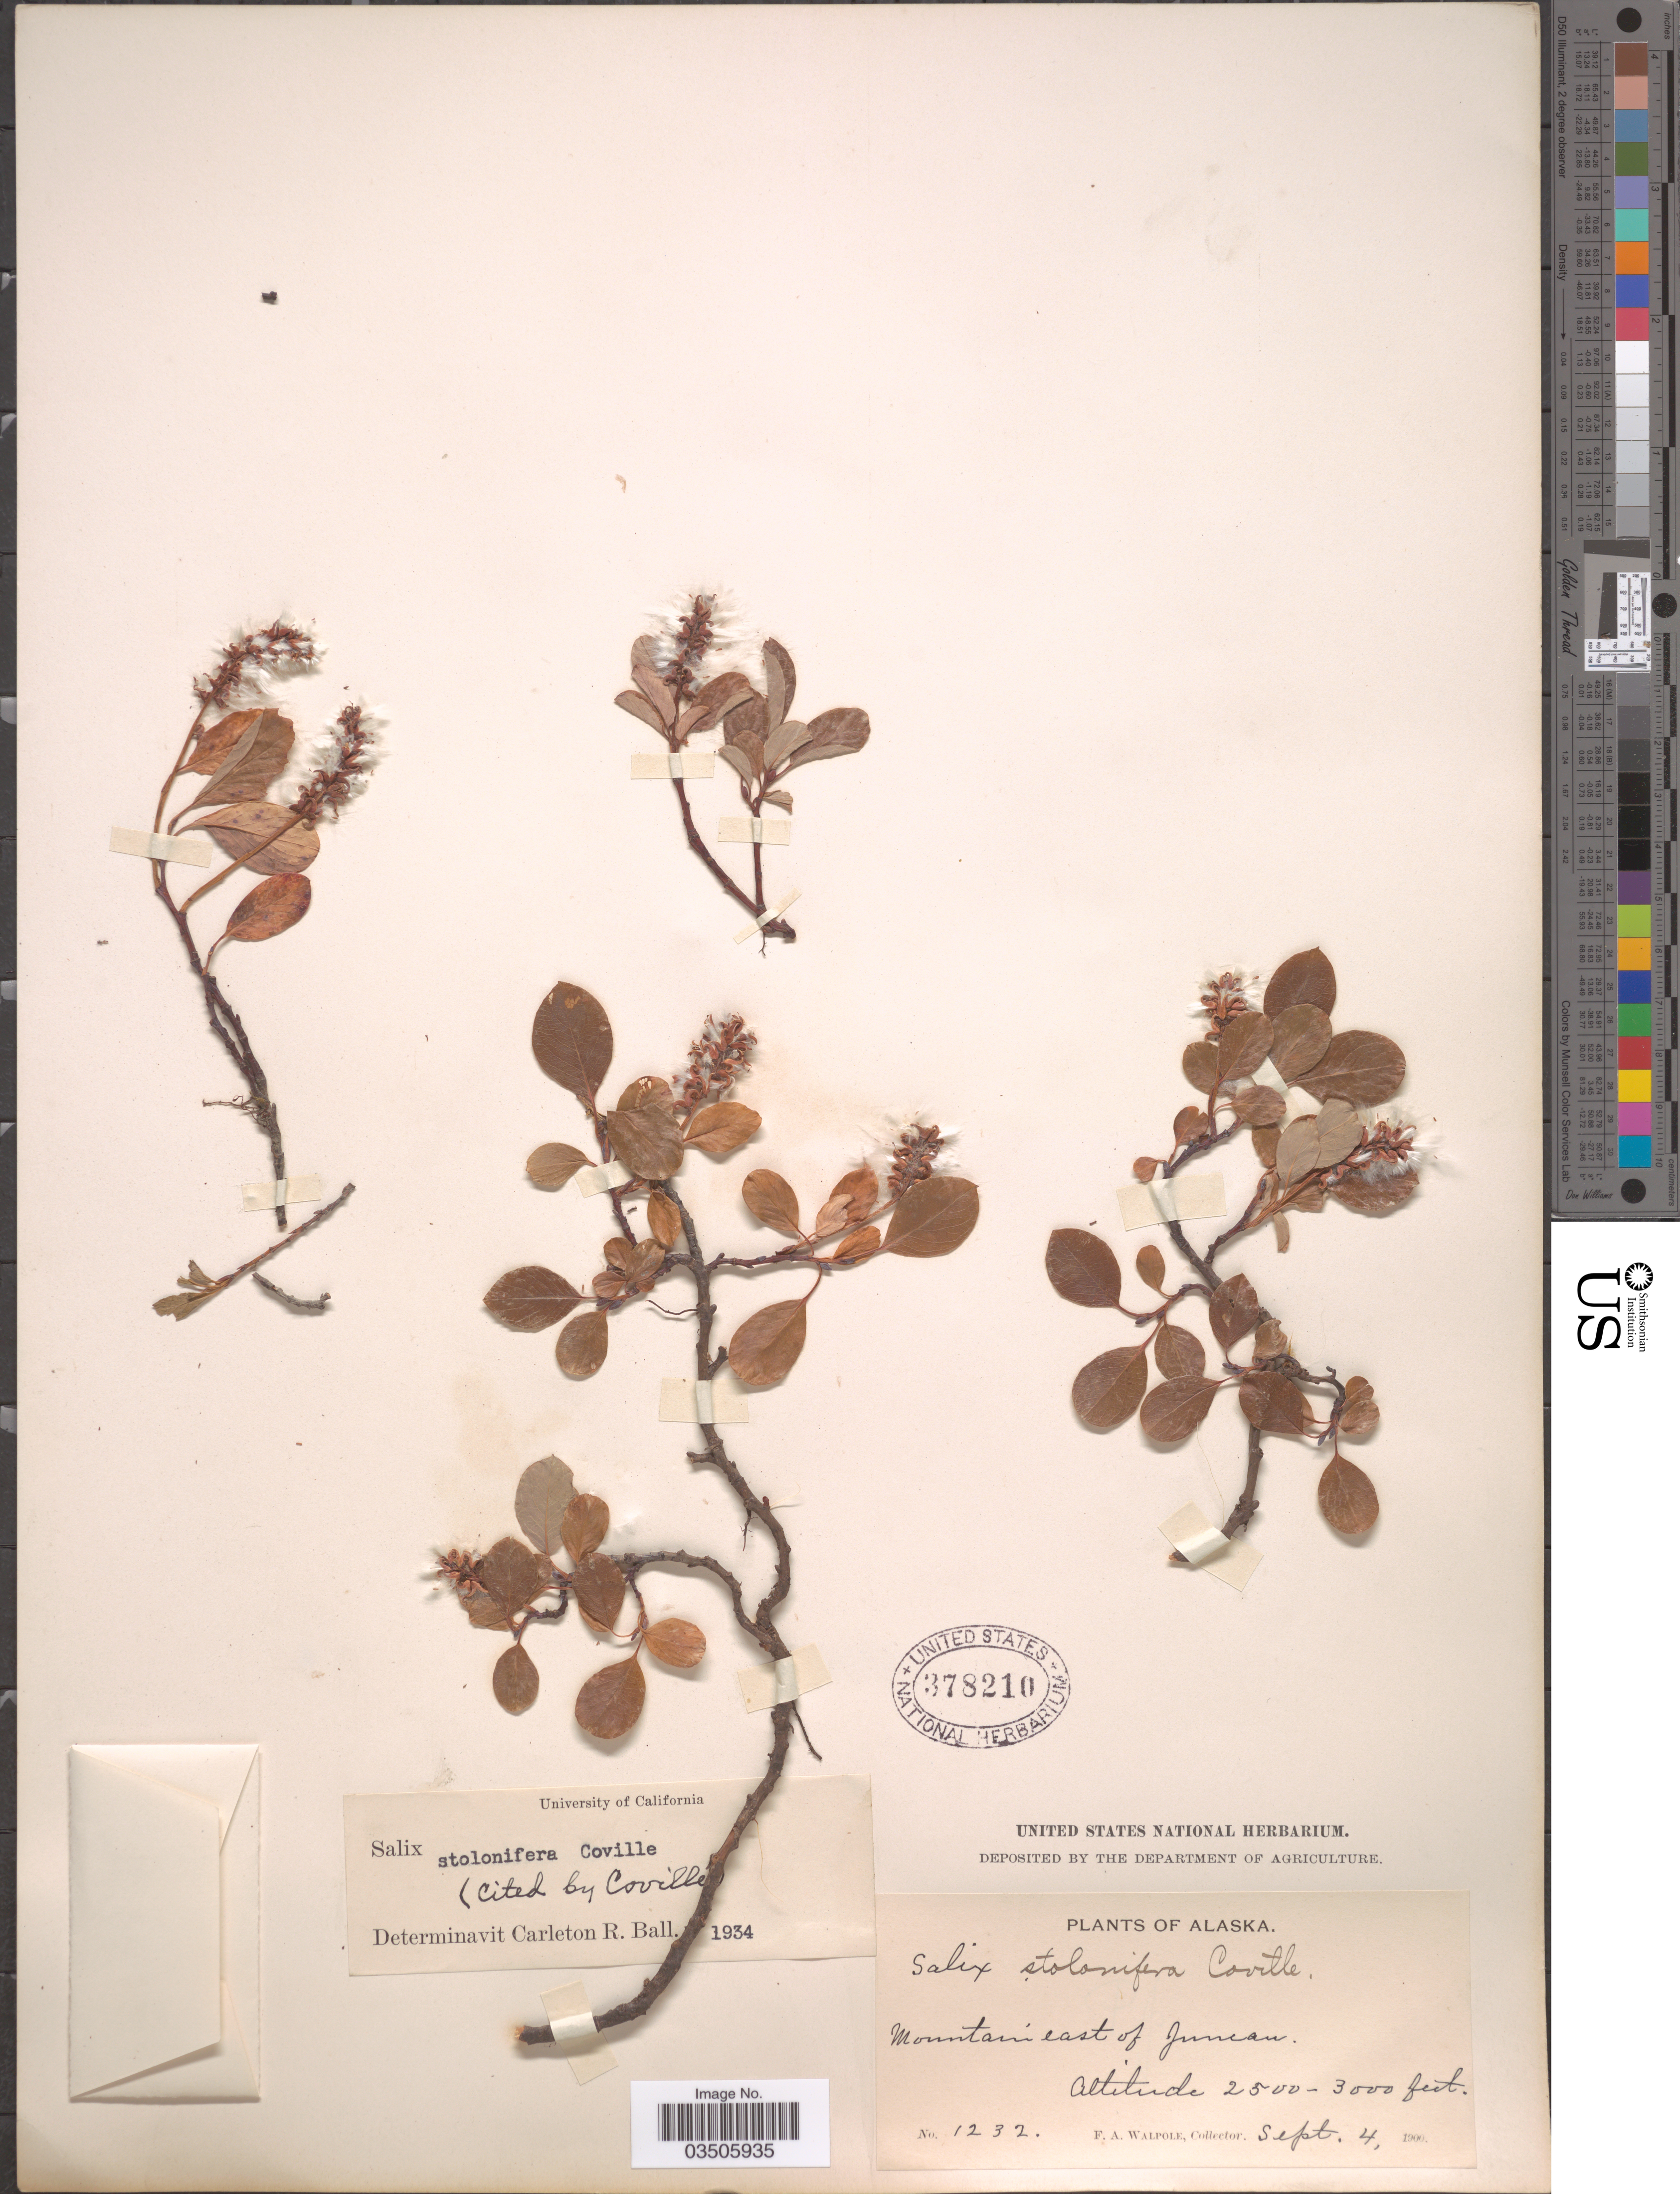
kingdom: Plantae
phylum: Tracheophyta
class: Magnoliopsida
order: Malpighiales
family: Salicaceae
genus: Salix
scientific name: Salix stolonifera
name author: Coville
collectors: F. Walpole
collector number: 1232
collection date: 1900-09-04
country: United States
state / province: Alaska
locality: Mountain east of Juneau.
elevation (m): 762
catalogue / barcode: US 378210